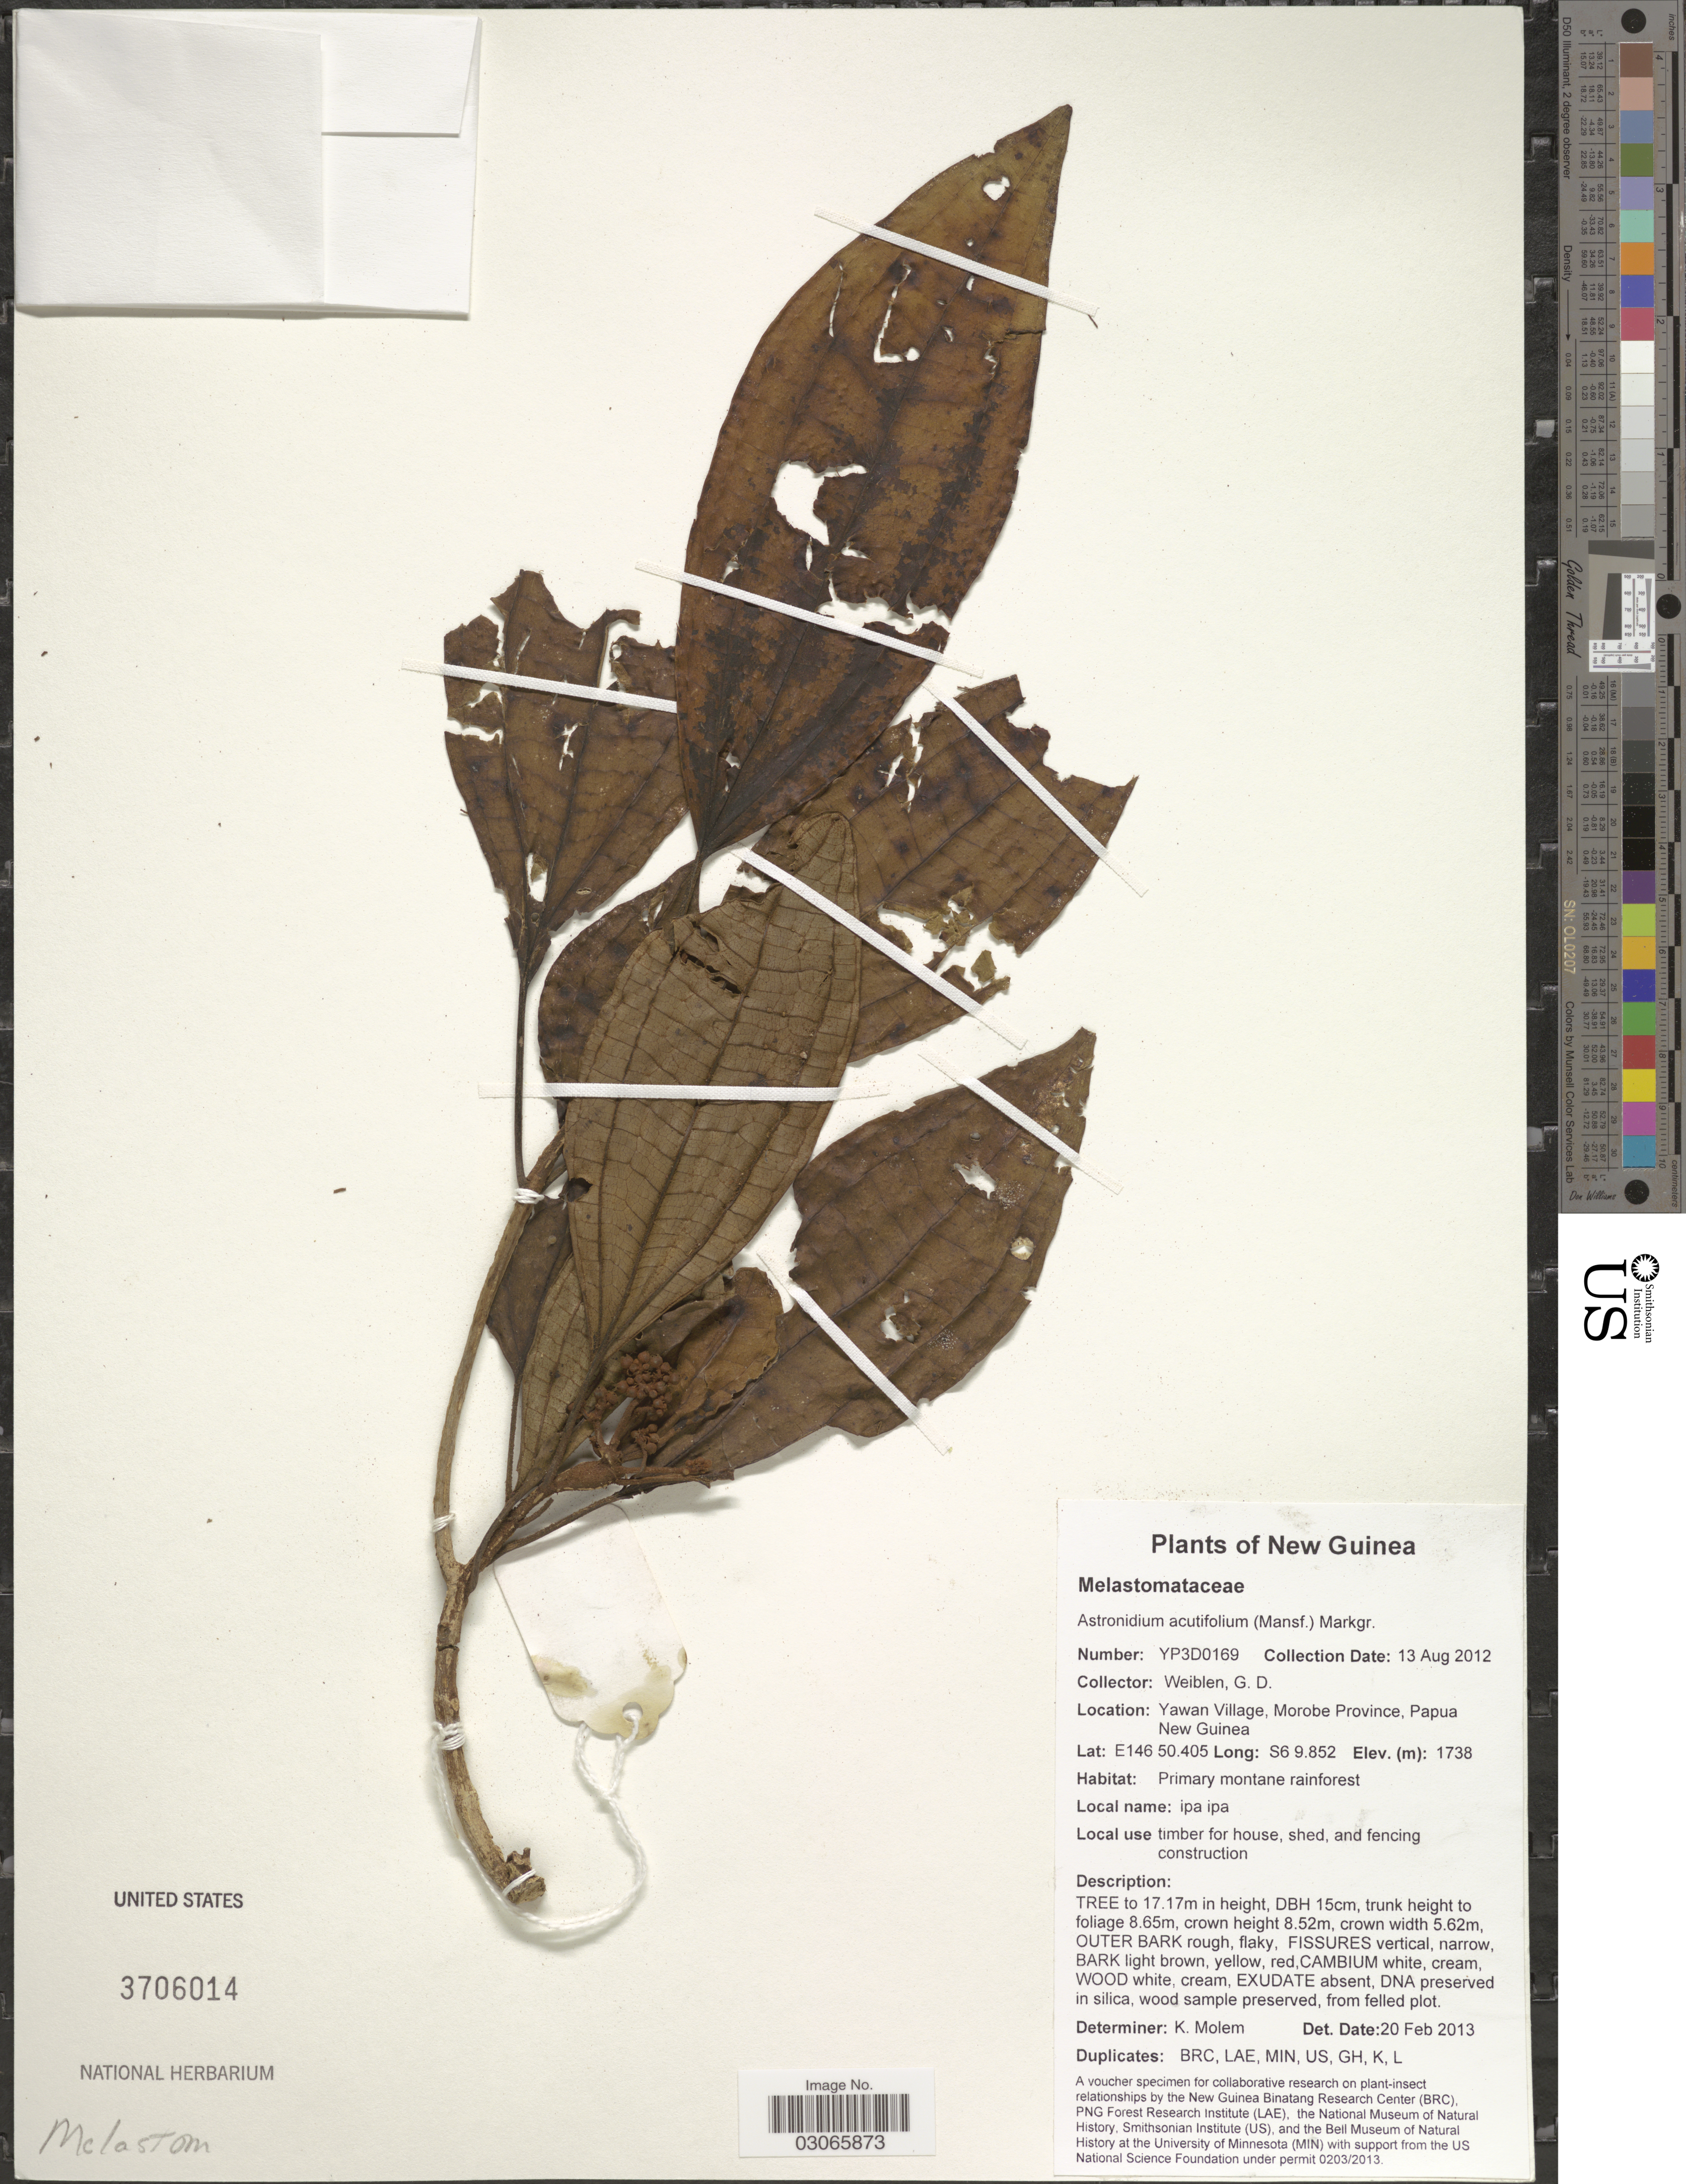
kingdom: Plantae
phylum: Tracheophyta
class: Magnoliopsida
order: Myrtales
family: Melastomataceae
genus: Astronidium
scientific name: Astronidium acutifolium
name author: Markgr.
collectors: G. D. Weiblen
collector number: YP3D0169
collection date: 2012-08-13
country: Papua New Guinea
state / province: Morobe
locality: New Guinea. Yawan Village.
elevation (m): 1738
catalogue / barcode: US 3706014